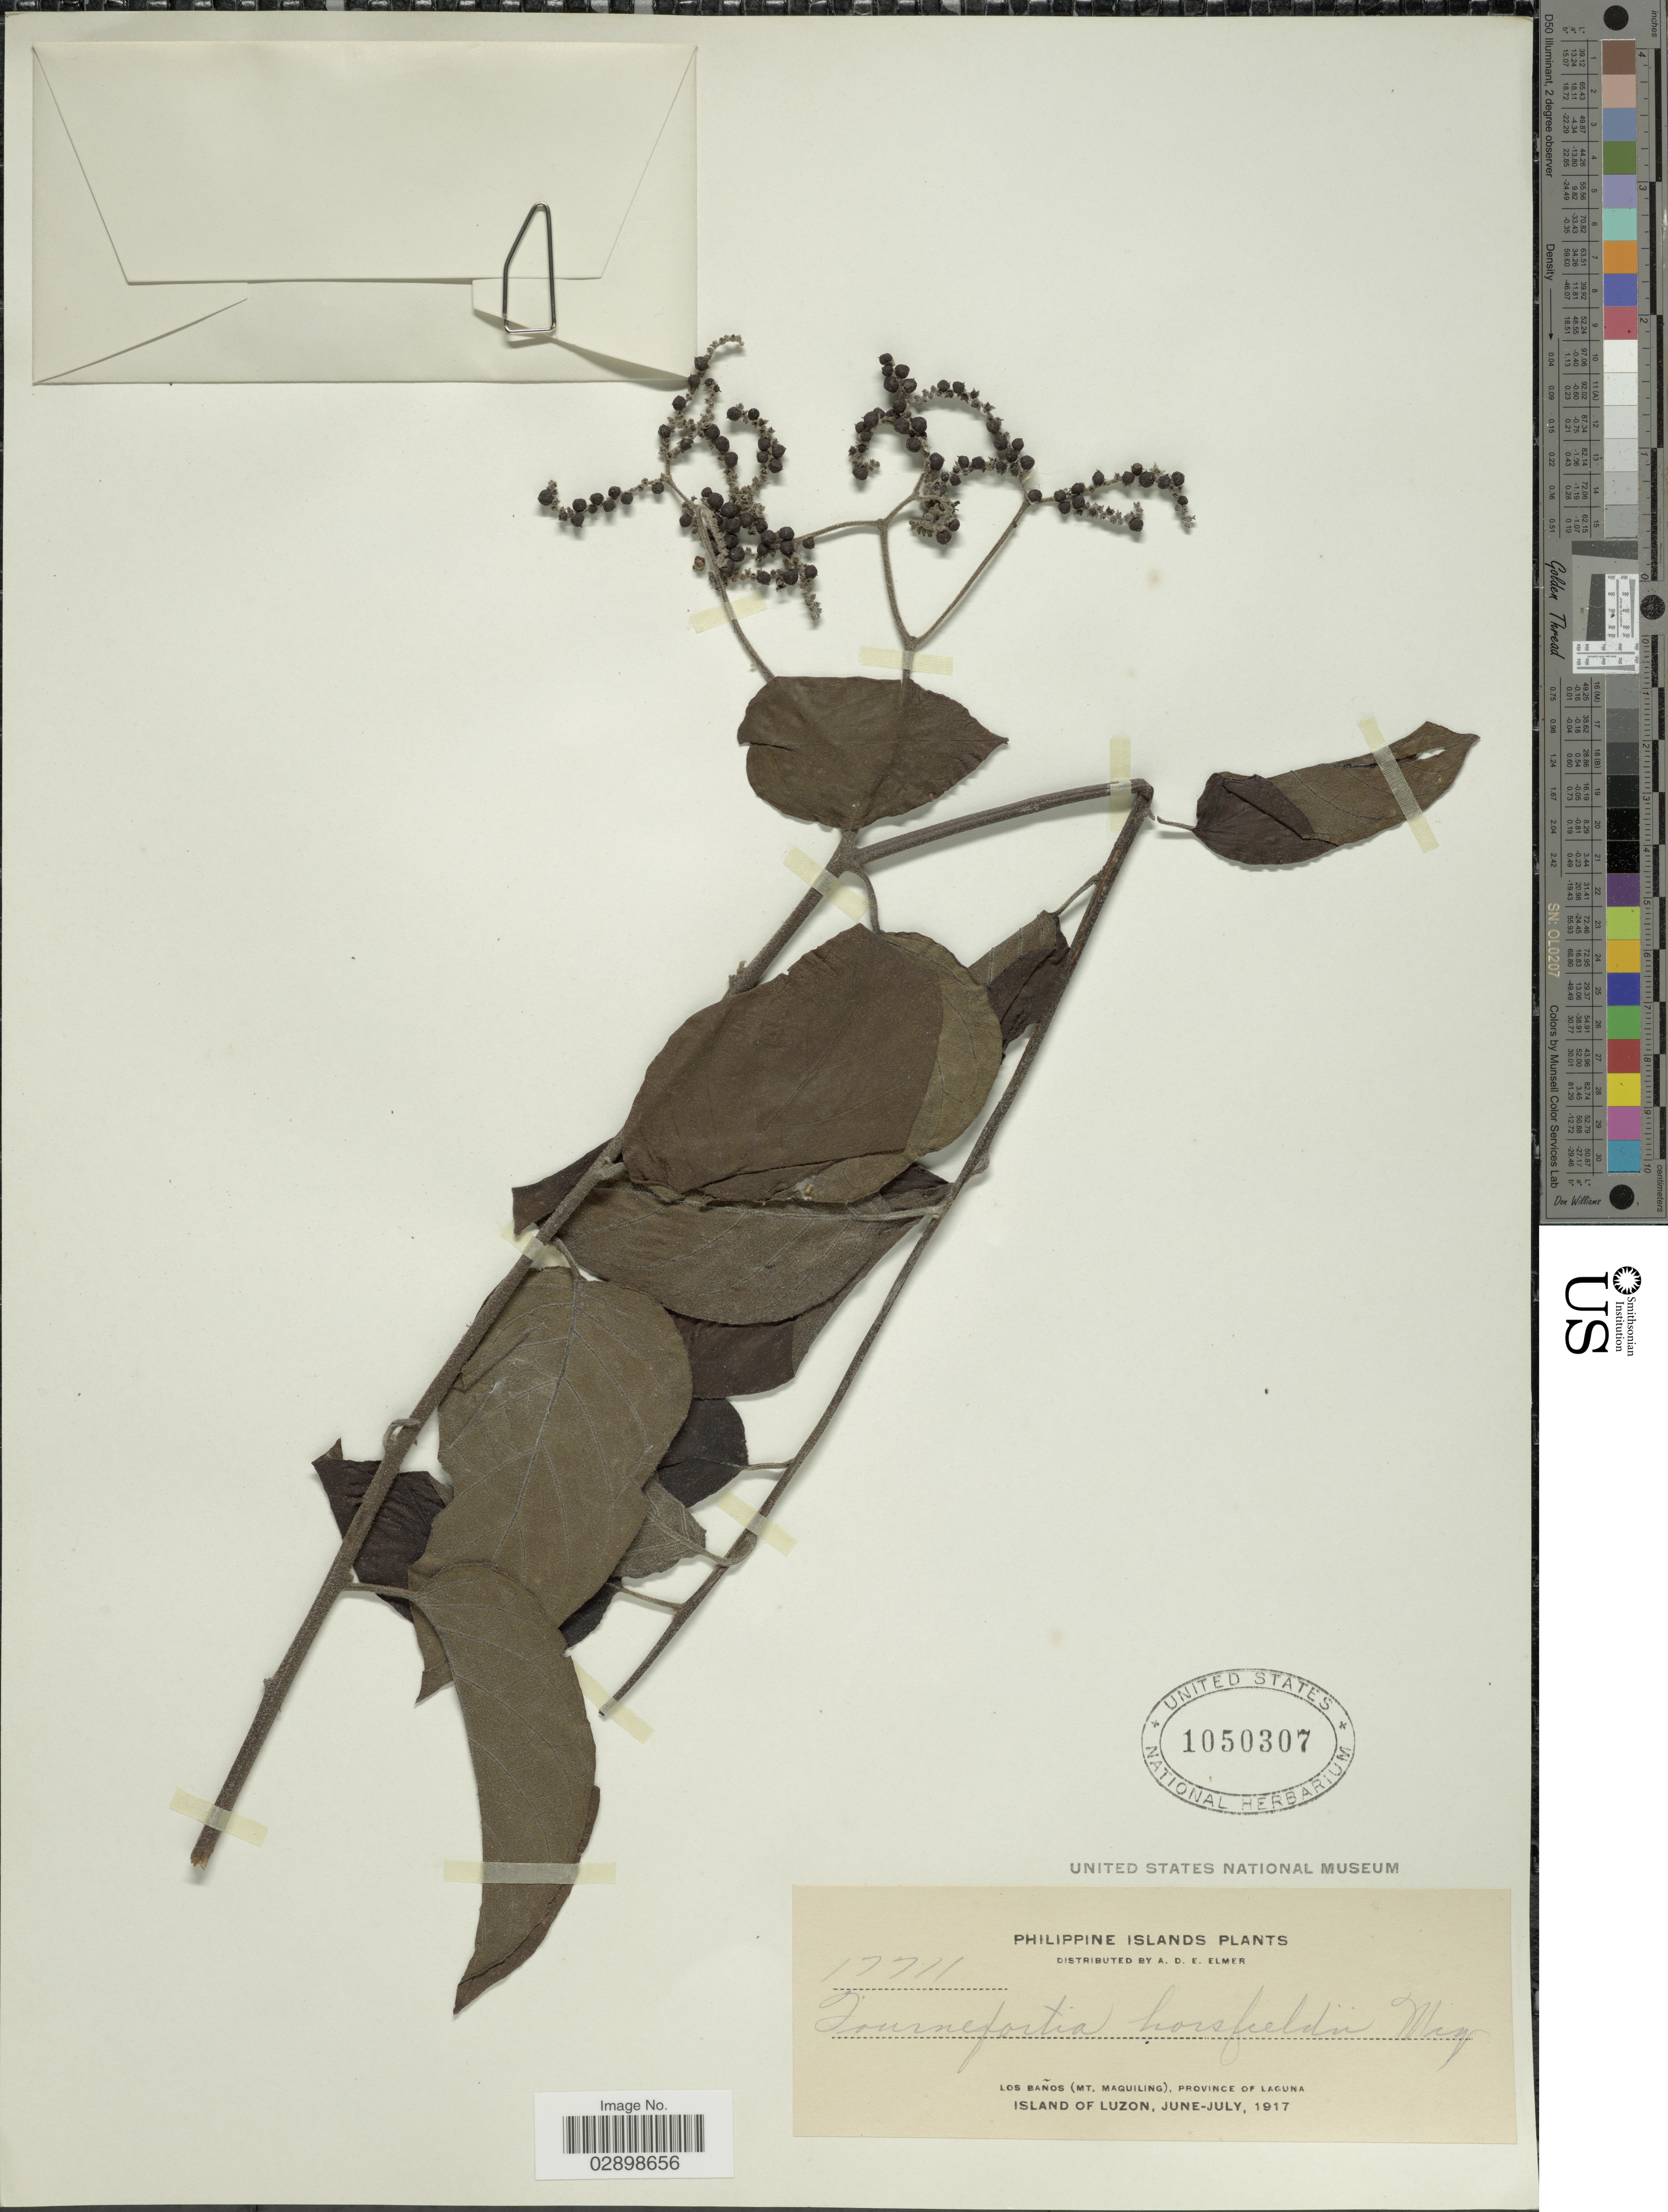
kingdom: Plantae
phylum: Tracheophyta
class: Magnoliopsida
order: Boraginales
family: Heliotropiaceae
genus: Tournefortia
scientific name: Tournefortia horsfieldii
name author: Miq.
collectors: A. D. E. Elmer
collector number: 17711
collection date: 1917-06/1917-07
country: Philippines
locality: Philippine Islands. Los Baños (Mt. Maquiling), Province of Laguna.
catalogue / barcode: US 1050307